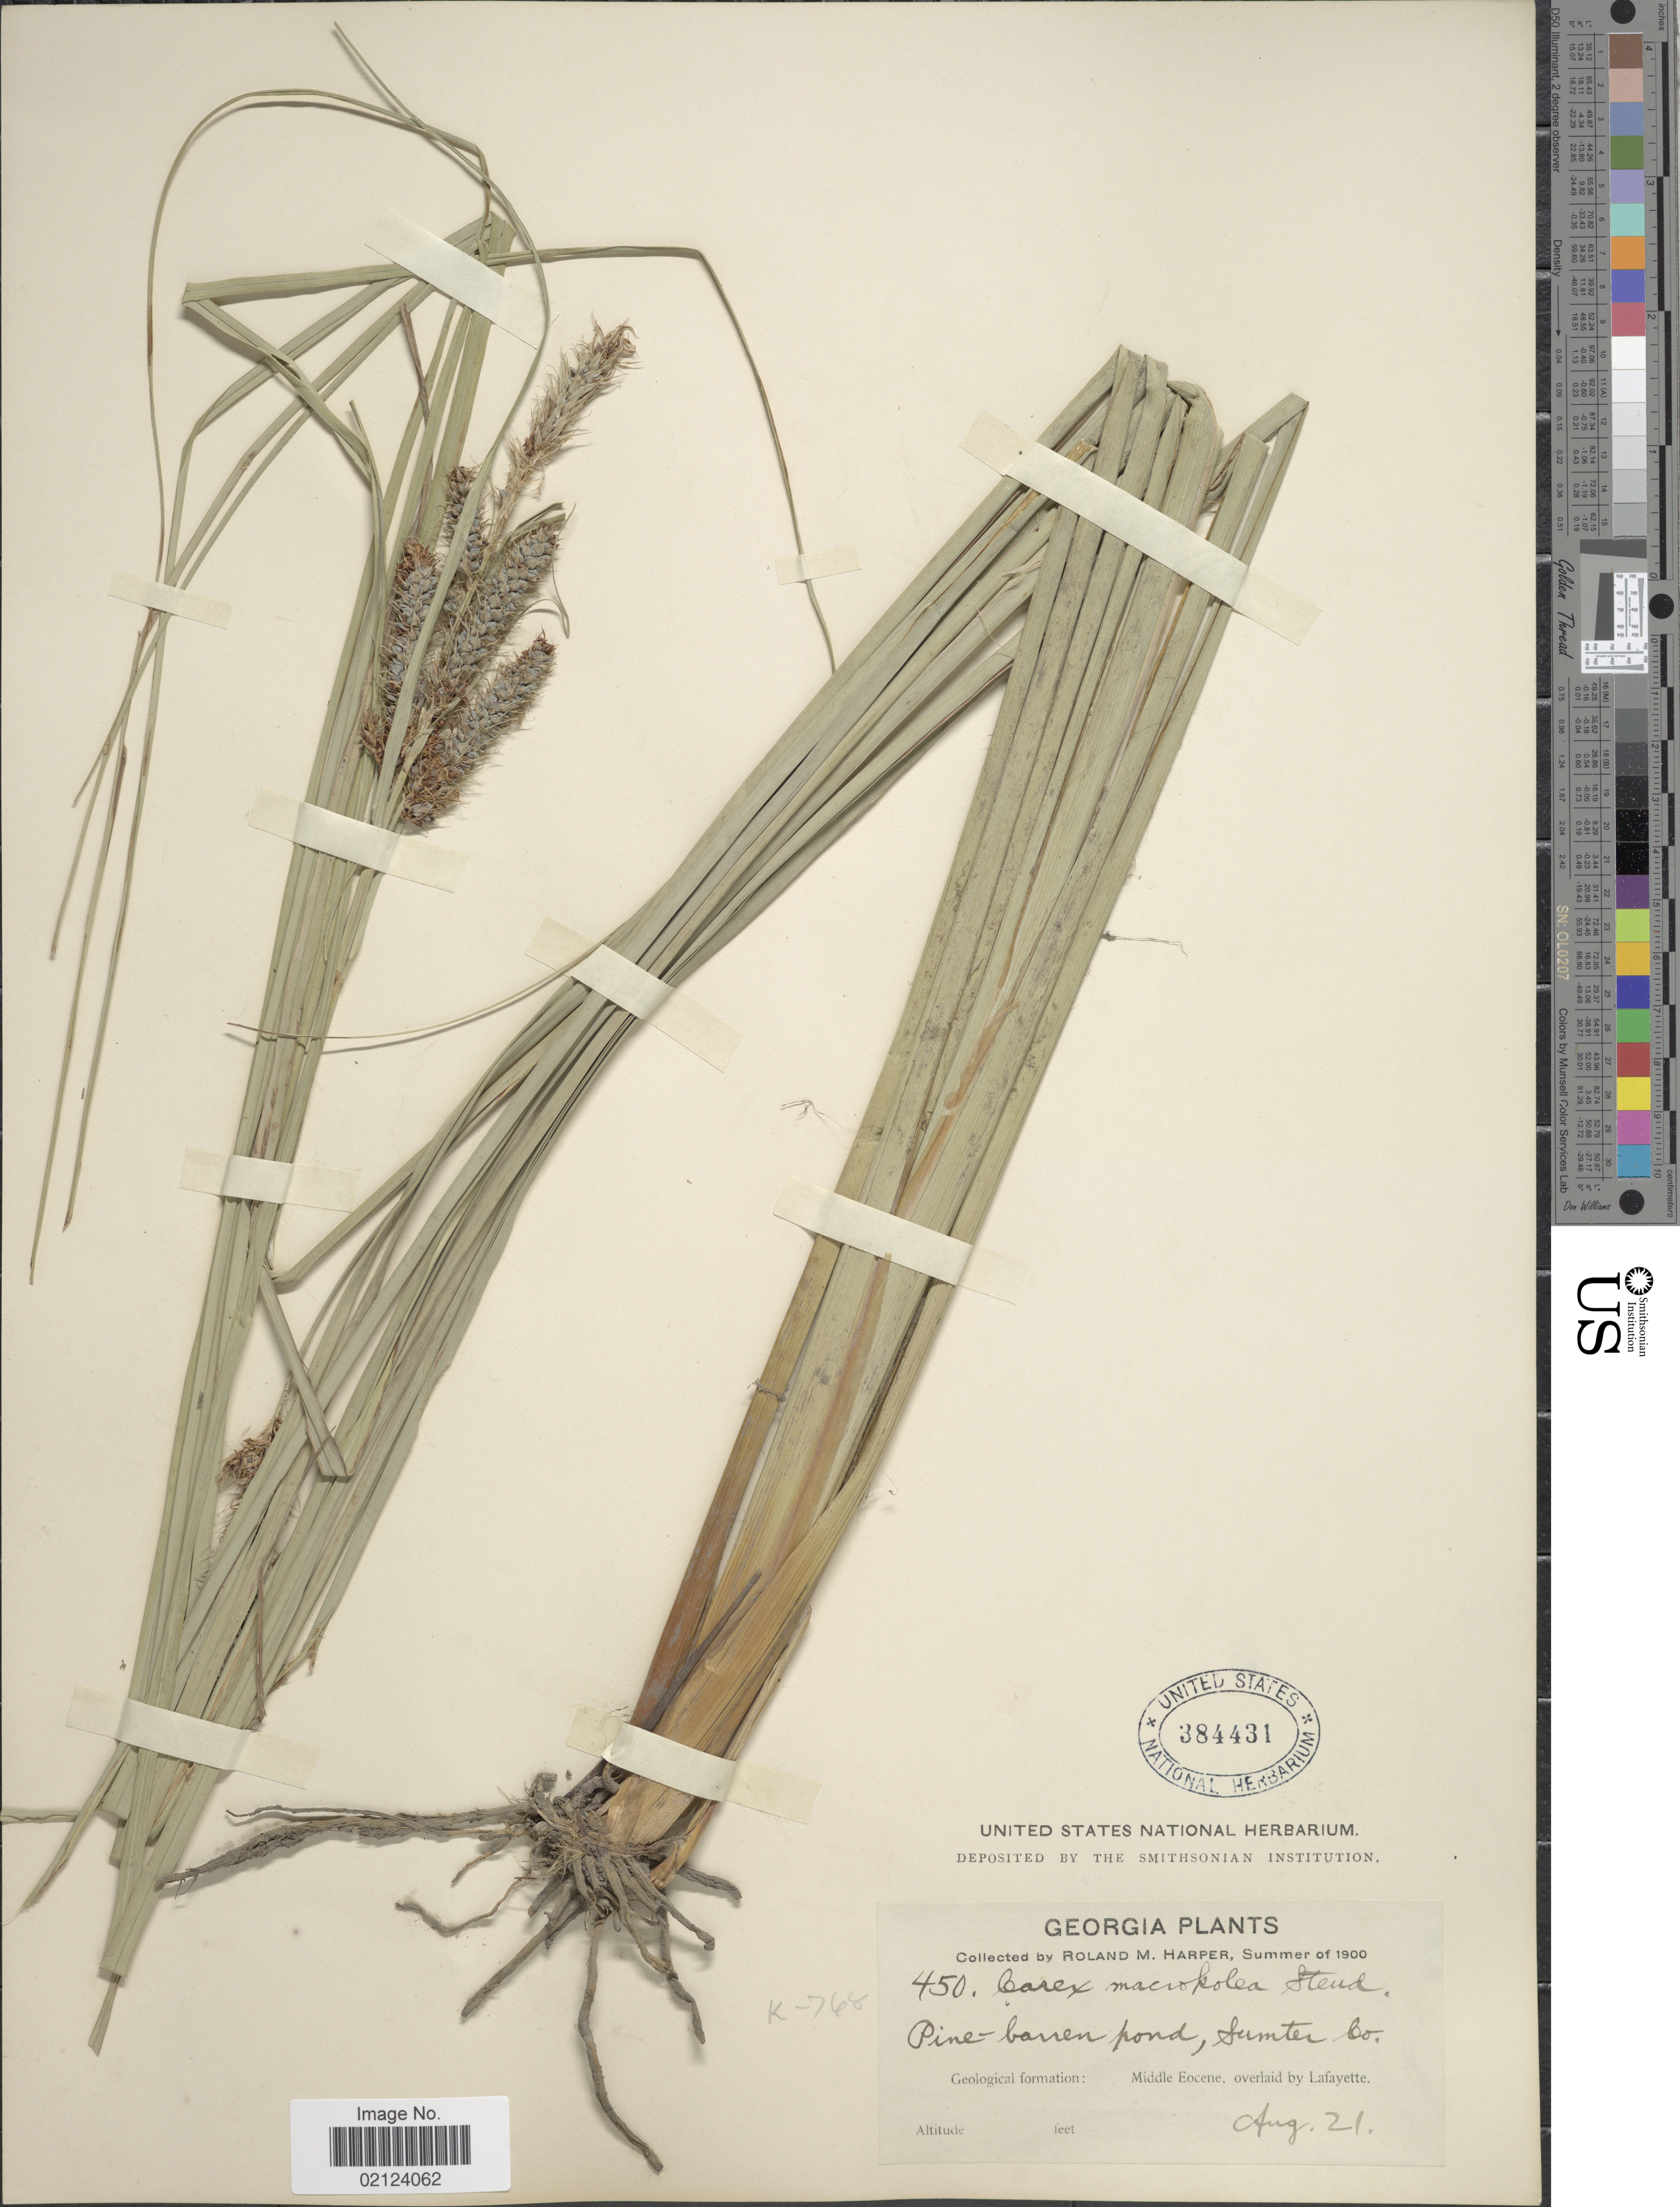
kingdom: Plantae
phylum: Tracheophyta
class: Liliopsida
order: Poales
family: Cyperaceae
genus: Carex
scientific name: Carex verrucosa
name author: Muhl.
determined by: Strong, Mark T., (BOT), Smithsonian Institution - National Museum of Natural History (UNITED STATES)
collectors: R. M. Harper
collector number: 450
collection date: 1900-08-21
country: United States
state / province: Georgia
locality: Pine-barren pond, Sumter Co. Middle Eocene, overlaid by Lafayette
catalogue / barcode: US 384431